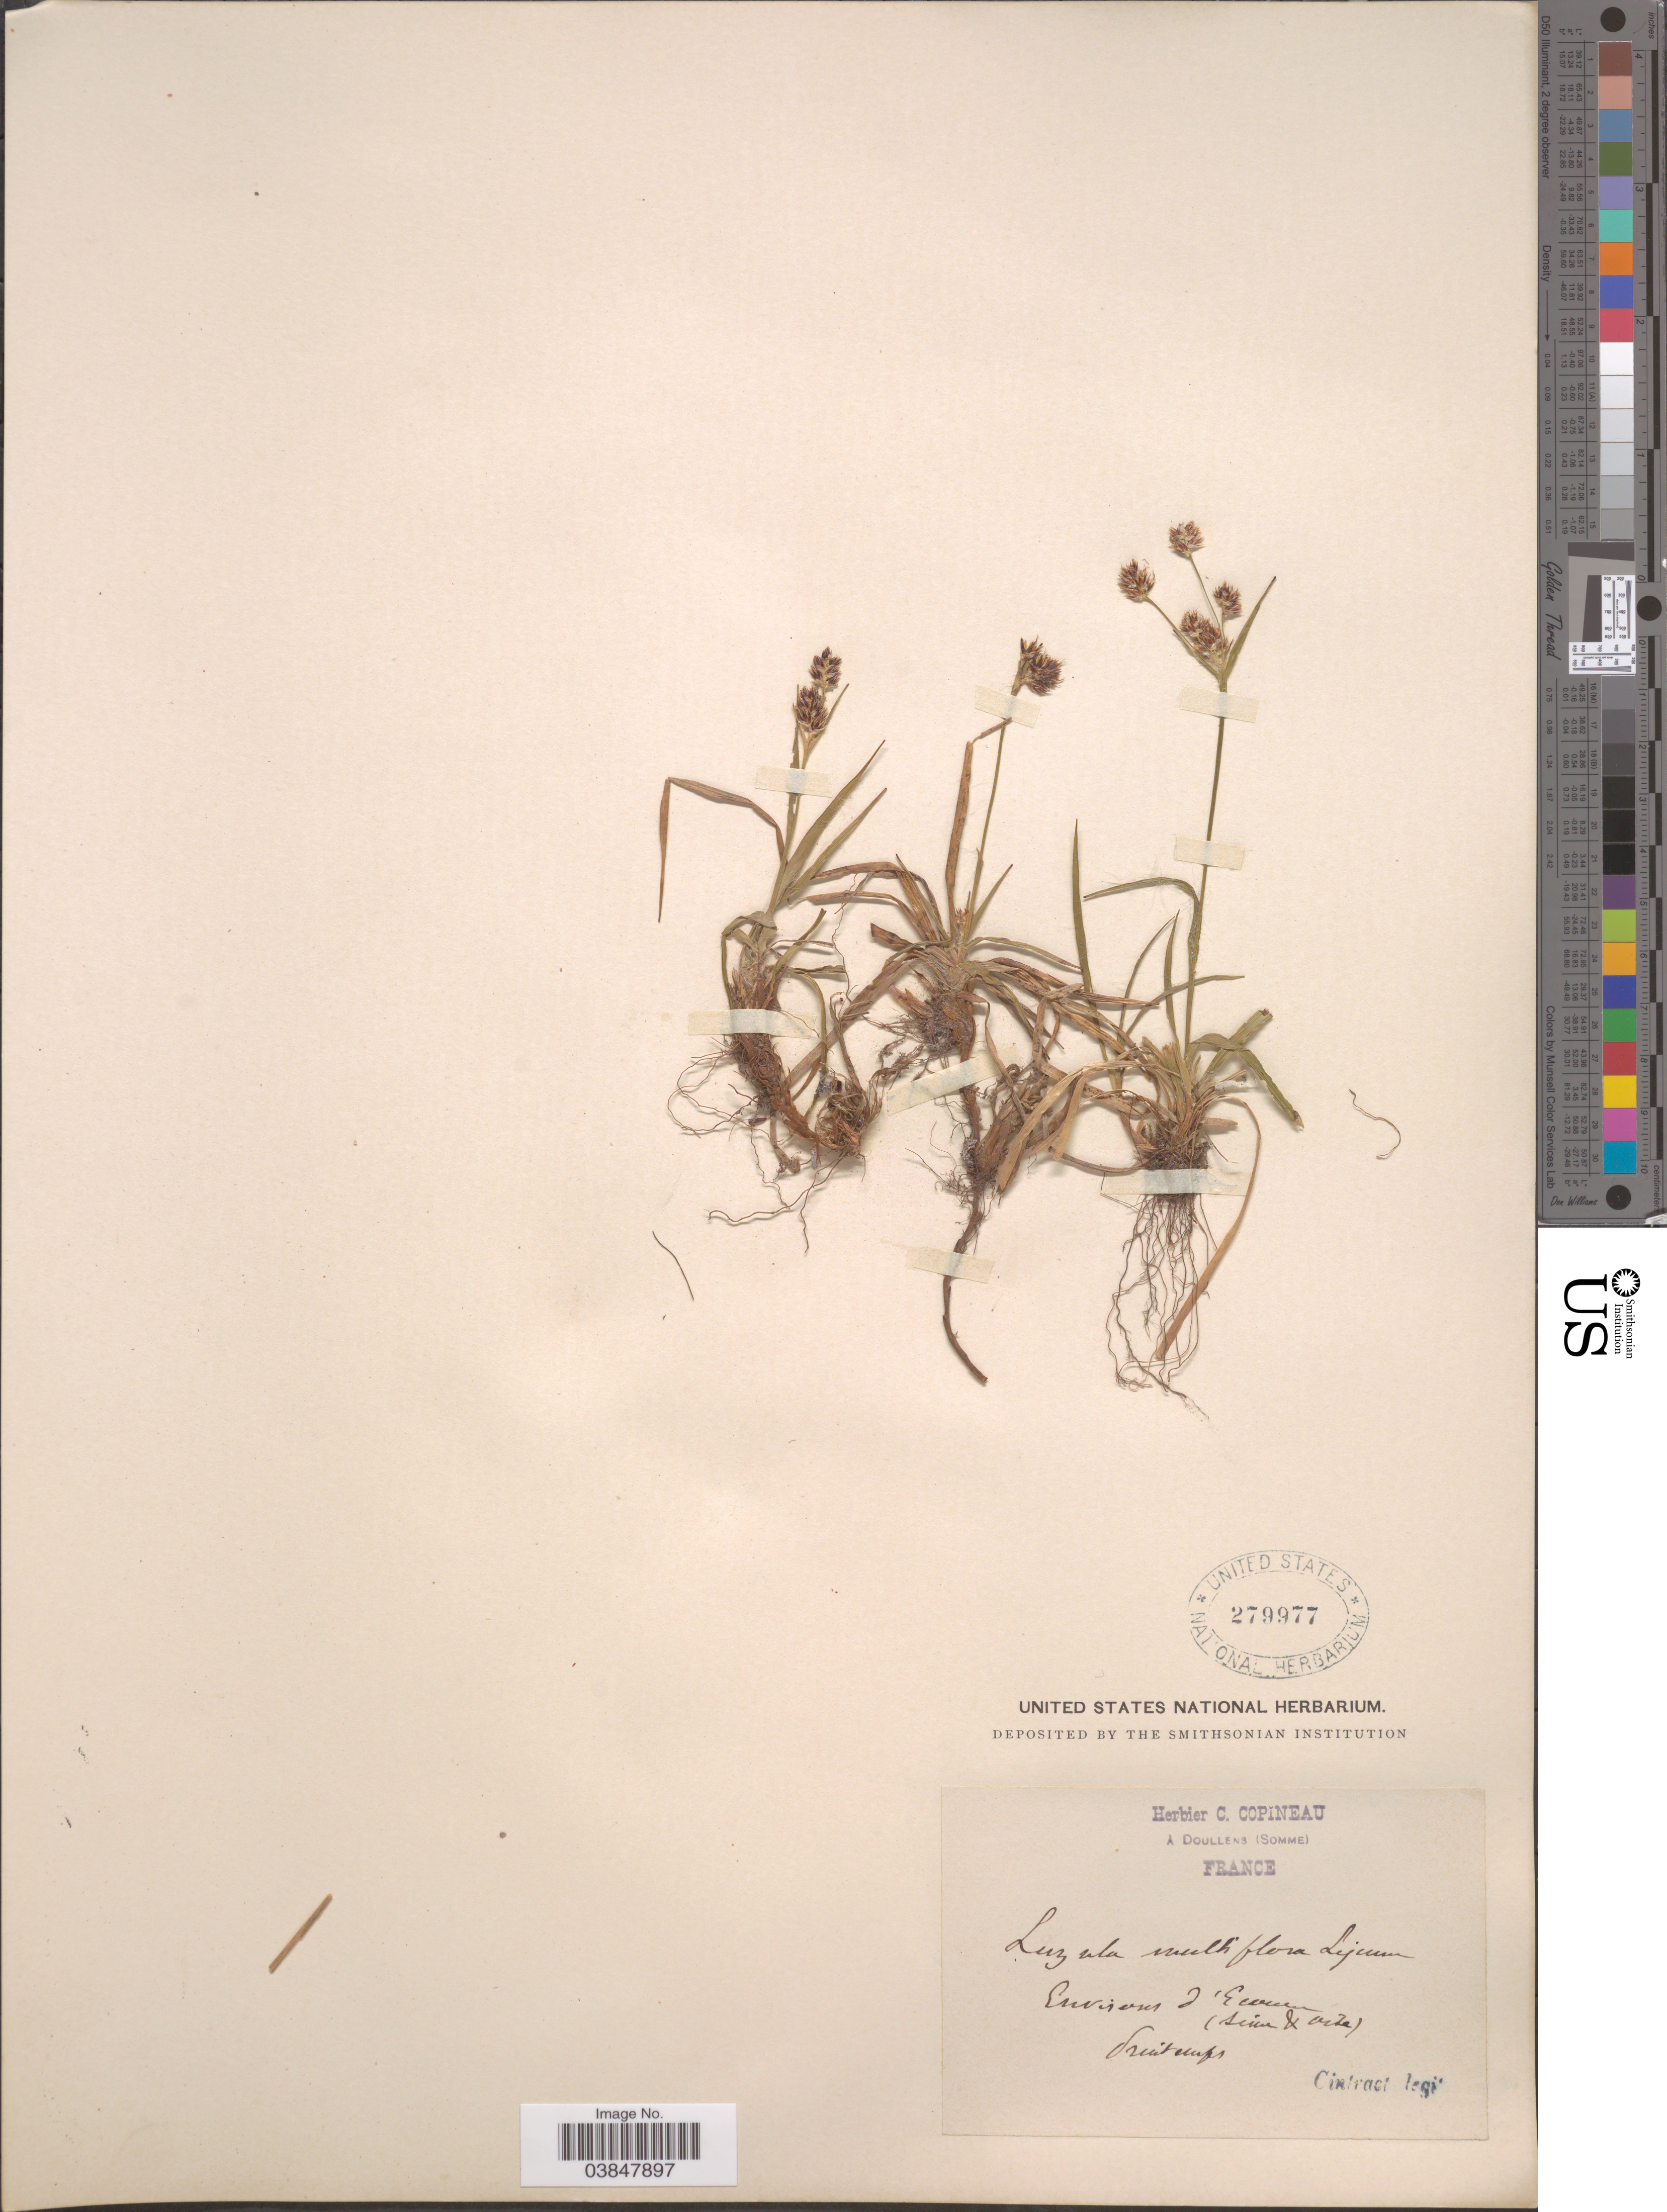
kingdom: Plantae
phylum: Tracheophyta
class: Liliopsida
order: Poales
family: Juncaceae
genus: Luzula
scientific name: Luzula multiflora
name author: (Ehrh.) Lej.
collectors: Cintract, --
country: France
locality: Environs d'Eweern. (Seine & Oise).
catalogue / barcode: US 279977